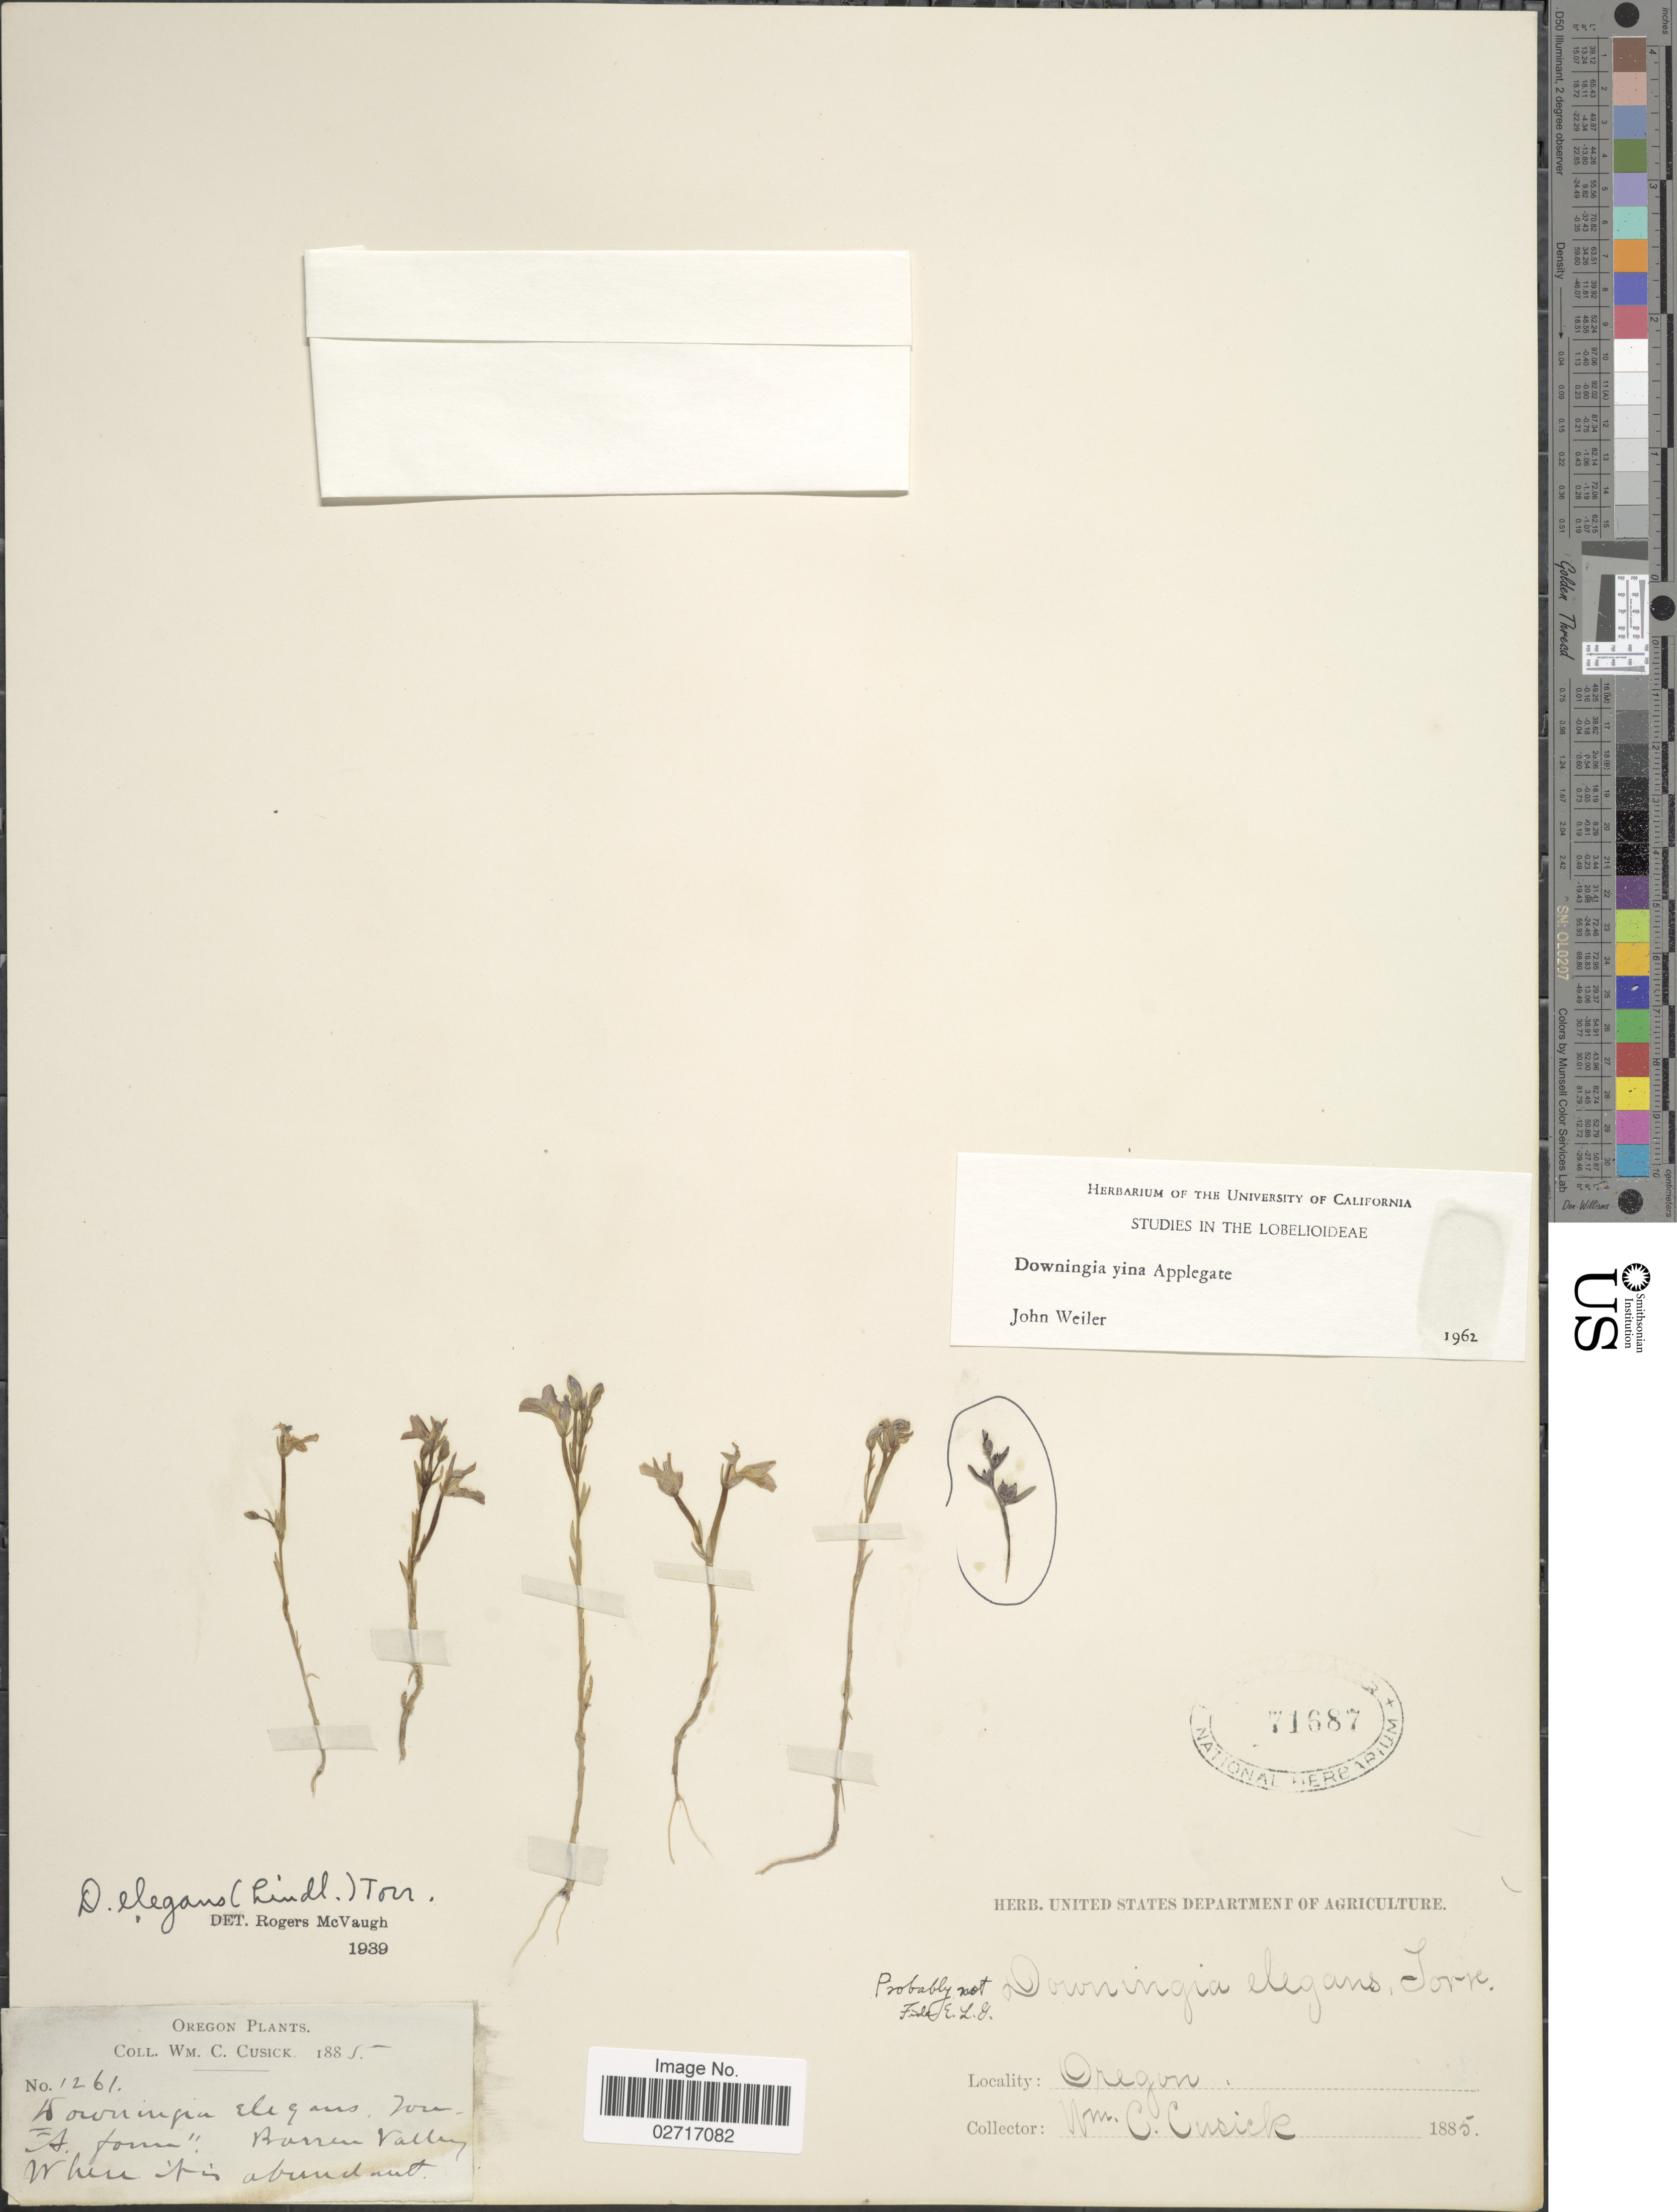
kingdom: Plantae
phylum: Tracheophyta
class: Magnoliopsida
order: Asterales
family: Campanulaceae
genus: Downingia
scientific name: Downingia yina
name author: Applegate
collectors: W. C. Cusick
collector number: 1261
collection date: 1885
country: United States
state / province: Oregon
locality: Barren Valley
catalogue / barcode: US 71687